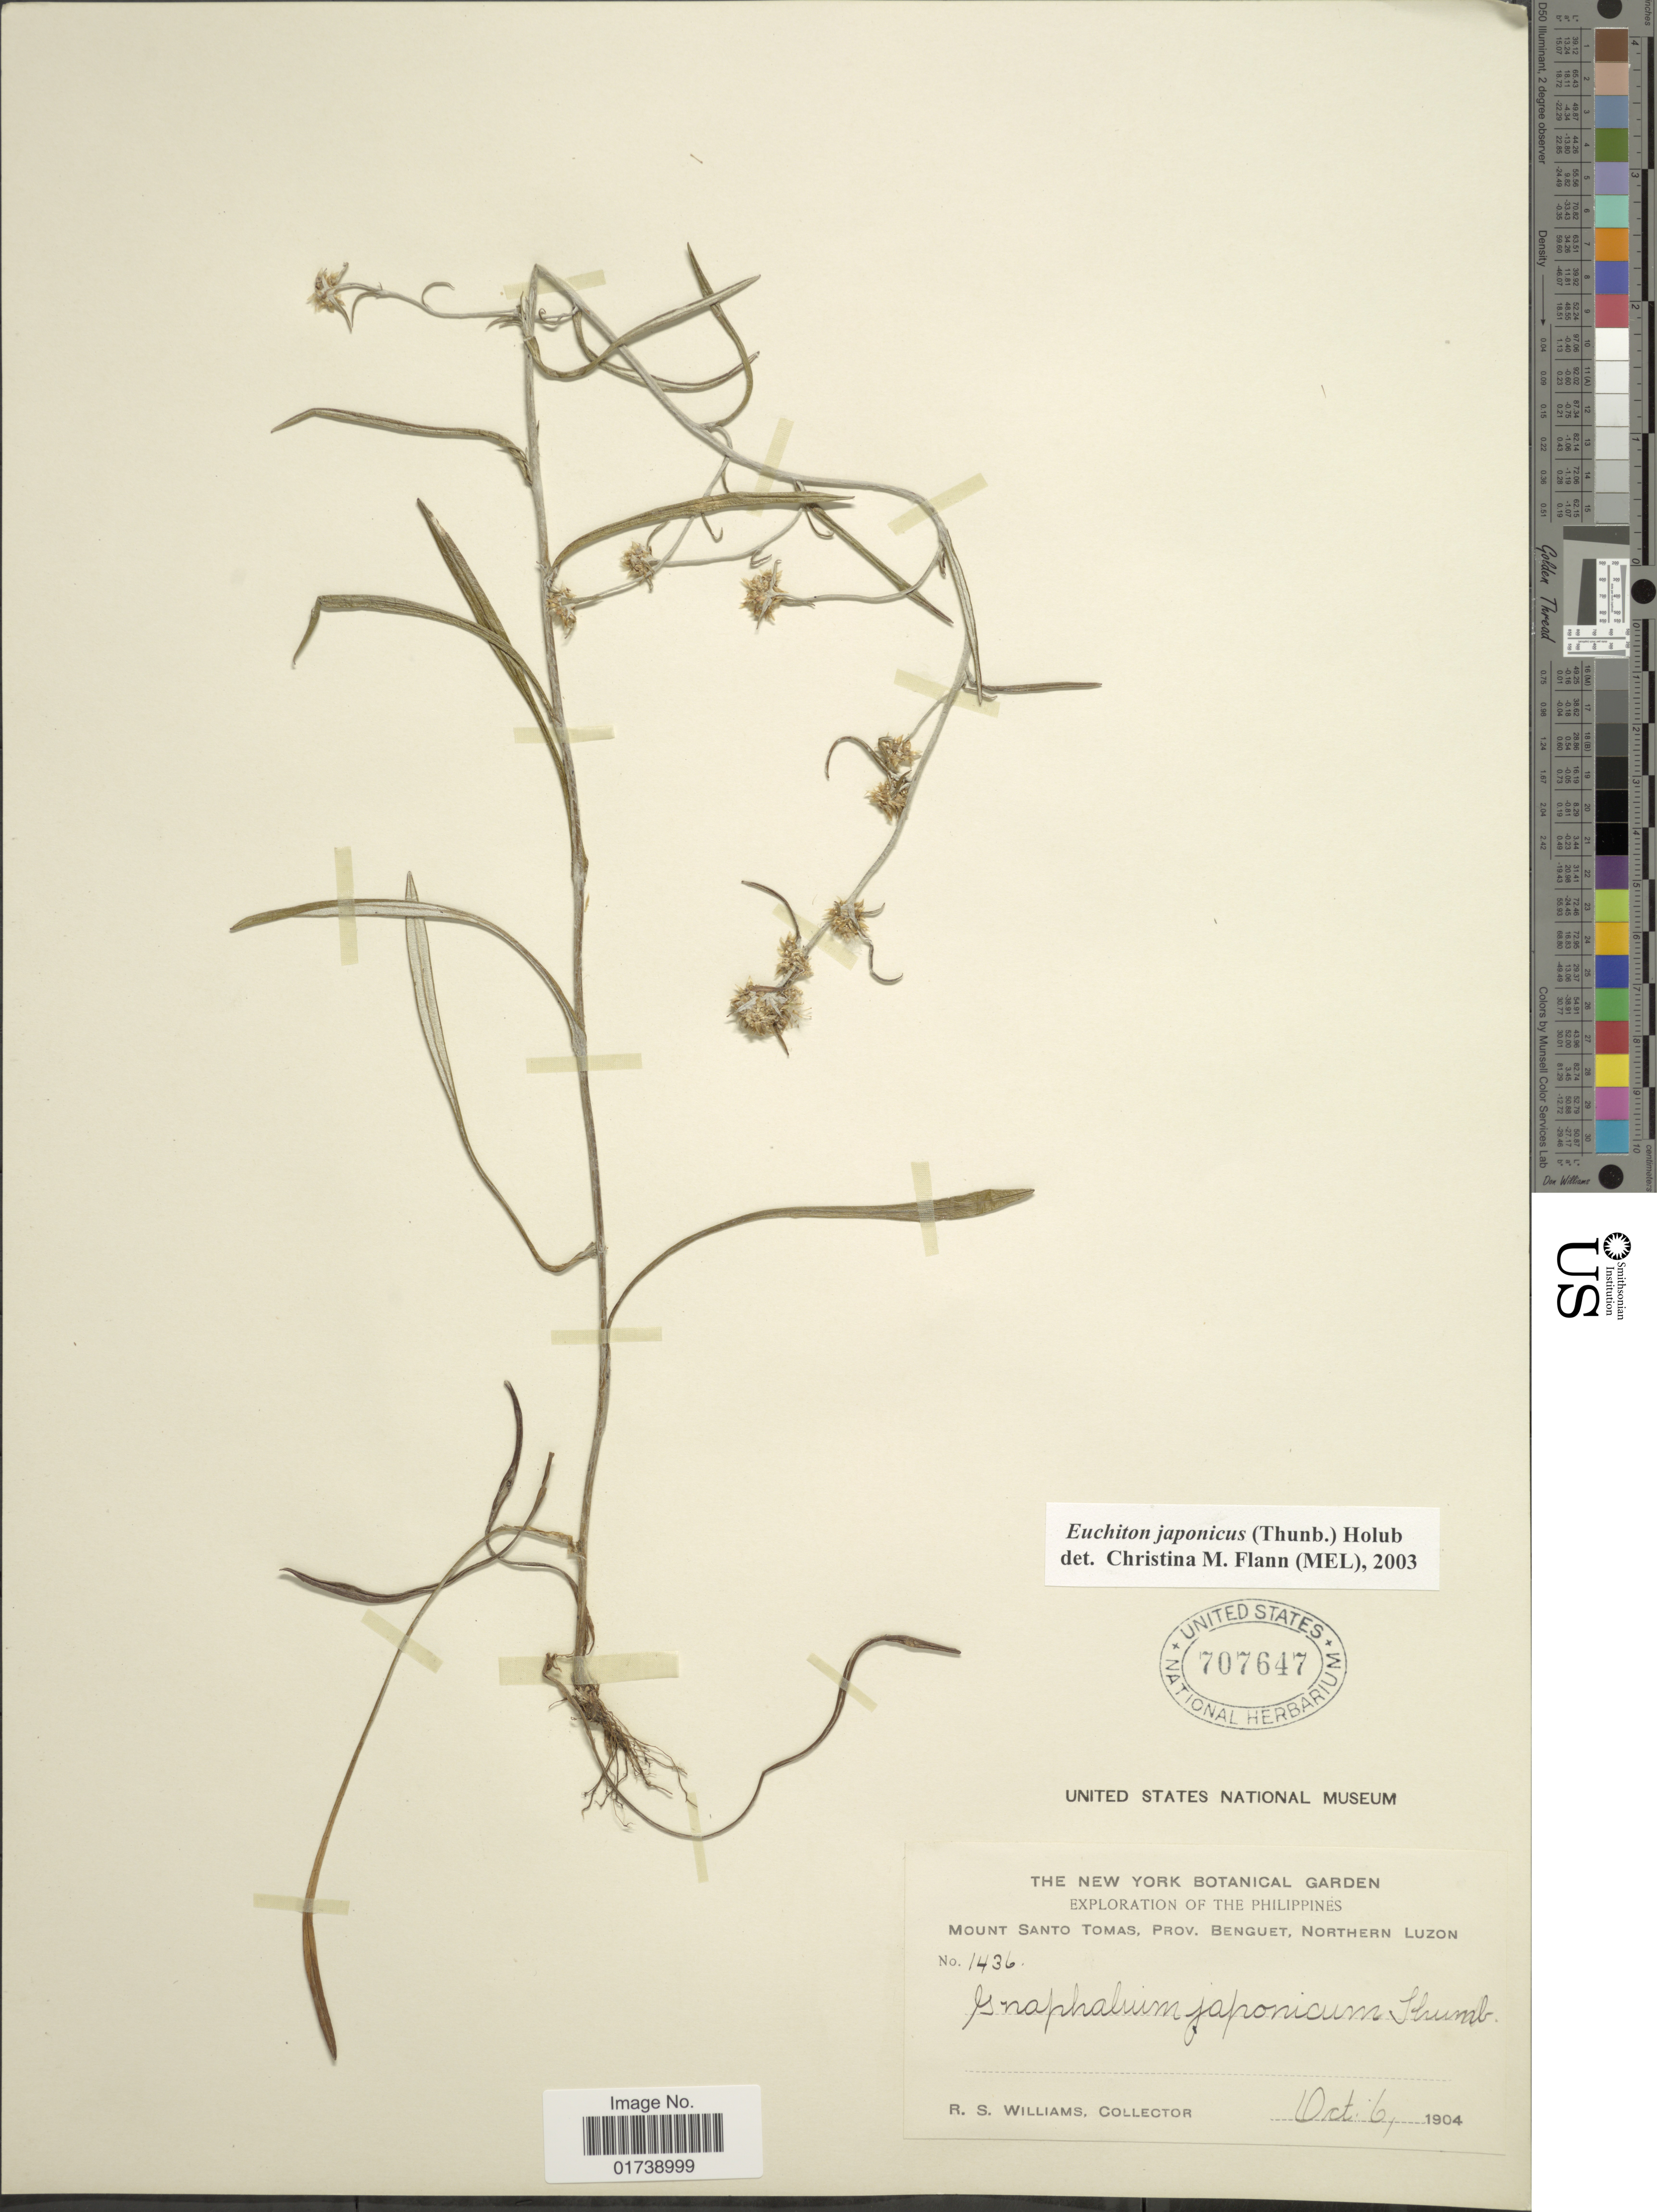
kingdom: Plantae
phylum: Tracheophyta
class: Magnoliopsida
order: Asterales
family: Asteraceae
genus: Euchiton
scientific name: Euchiton japonicus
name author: (Thunb.) Anderb.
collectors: R. S. Williams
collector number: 1436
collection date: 1904-10-06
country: Philippines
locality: Mount Santo Tomas, Prov. Benguet, Northern Luzon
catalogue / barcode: US 707647